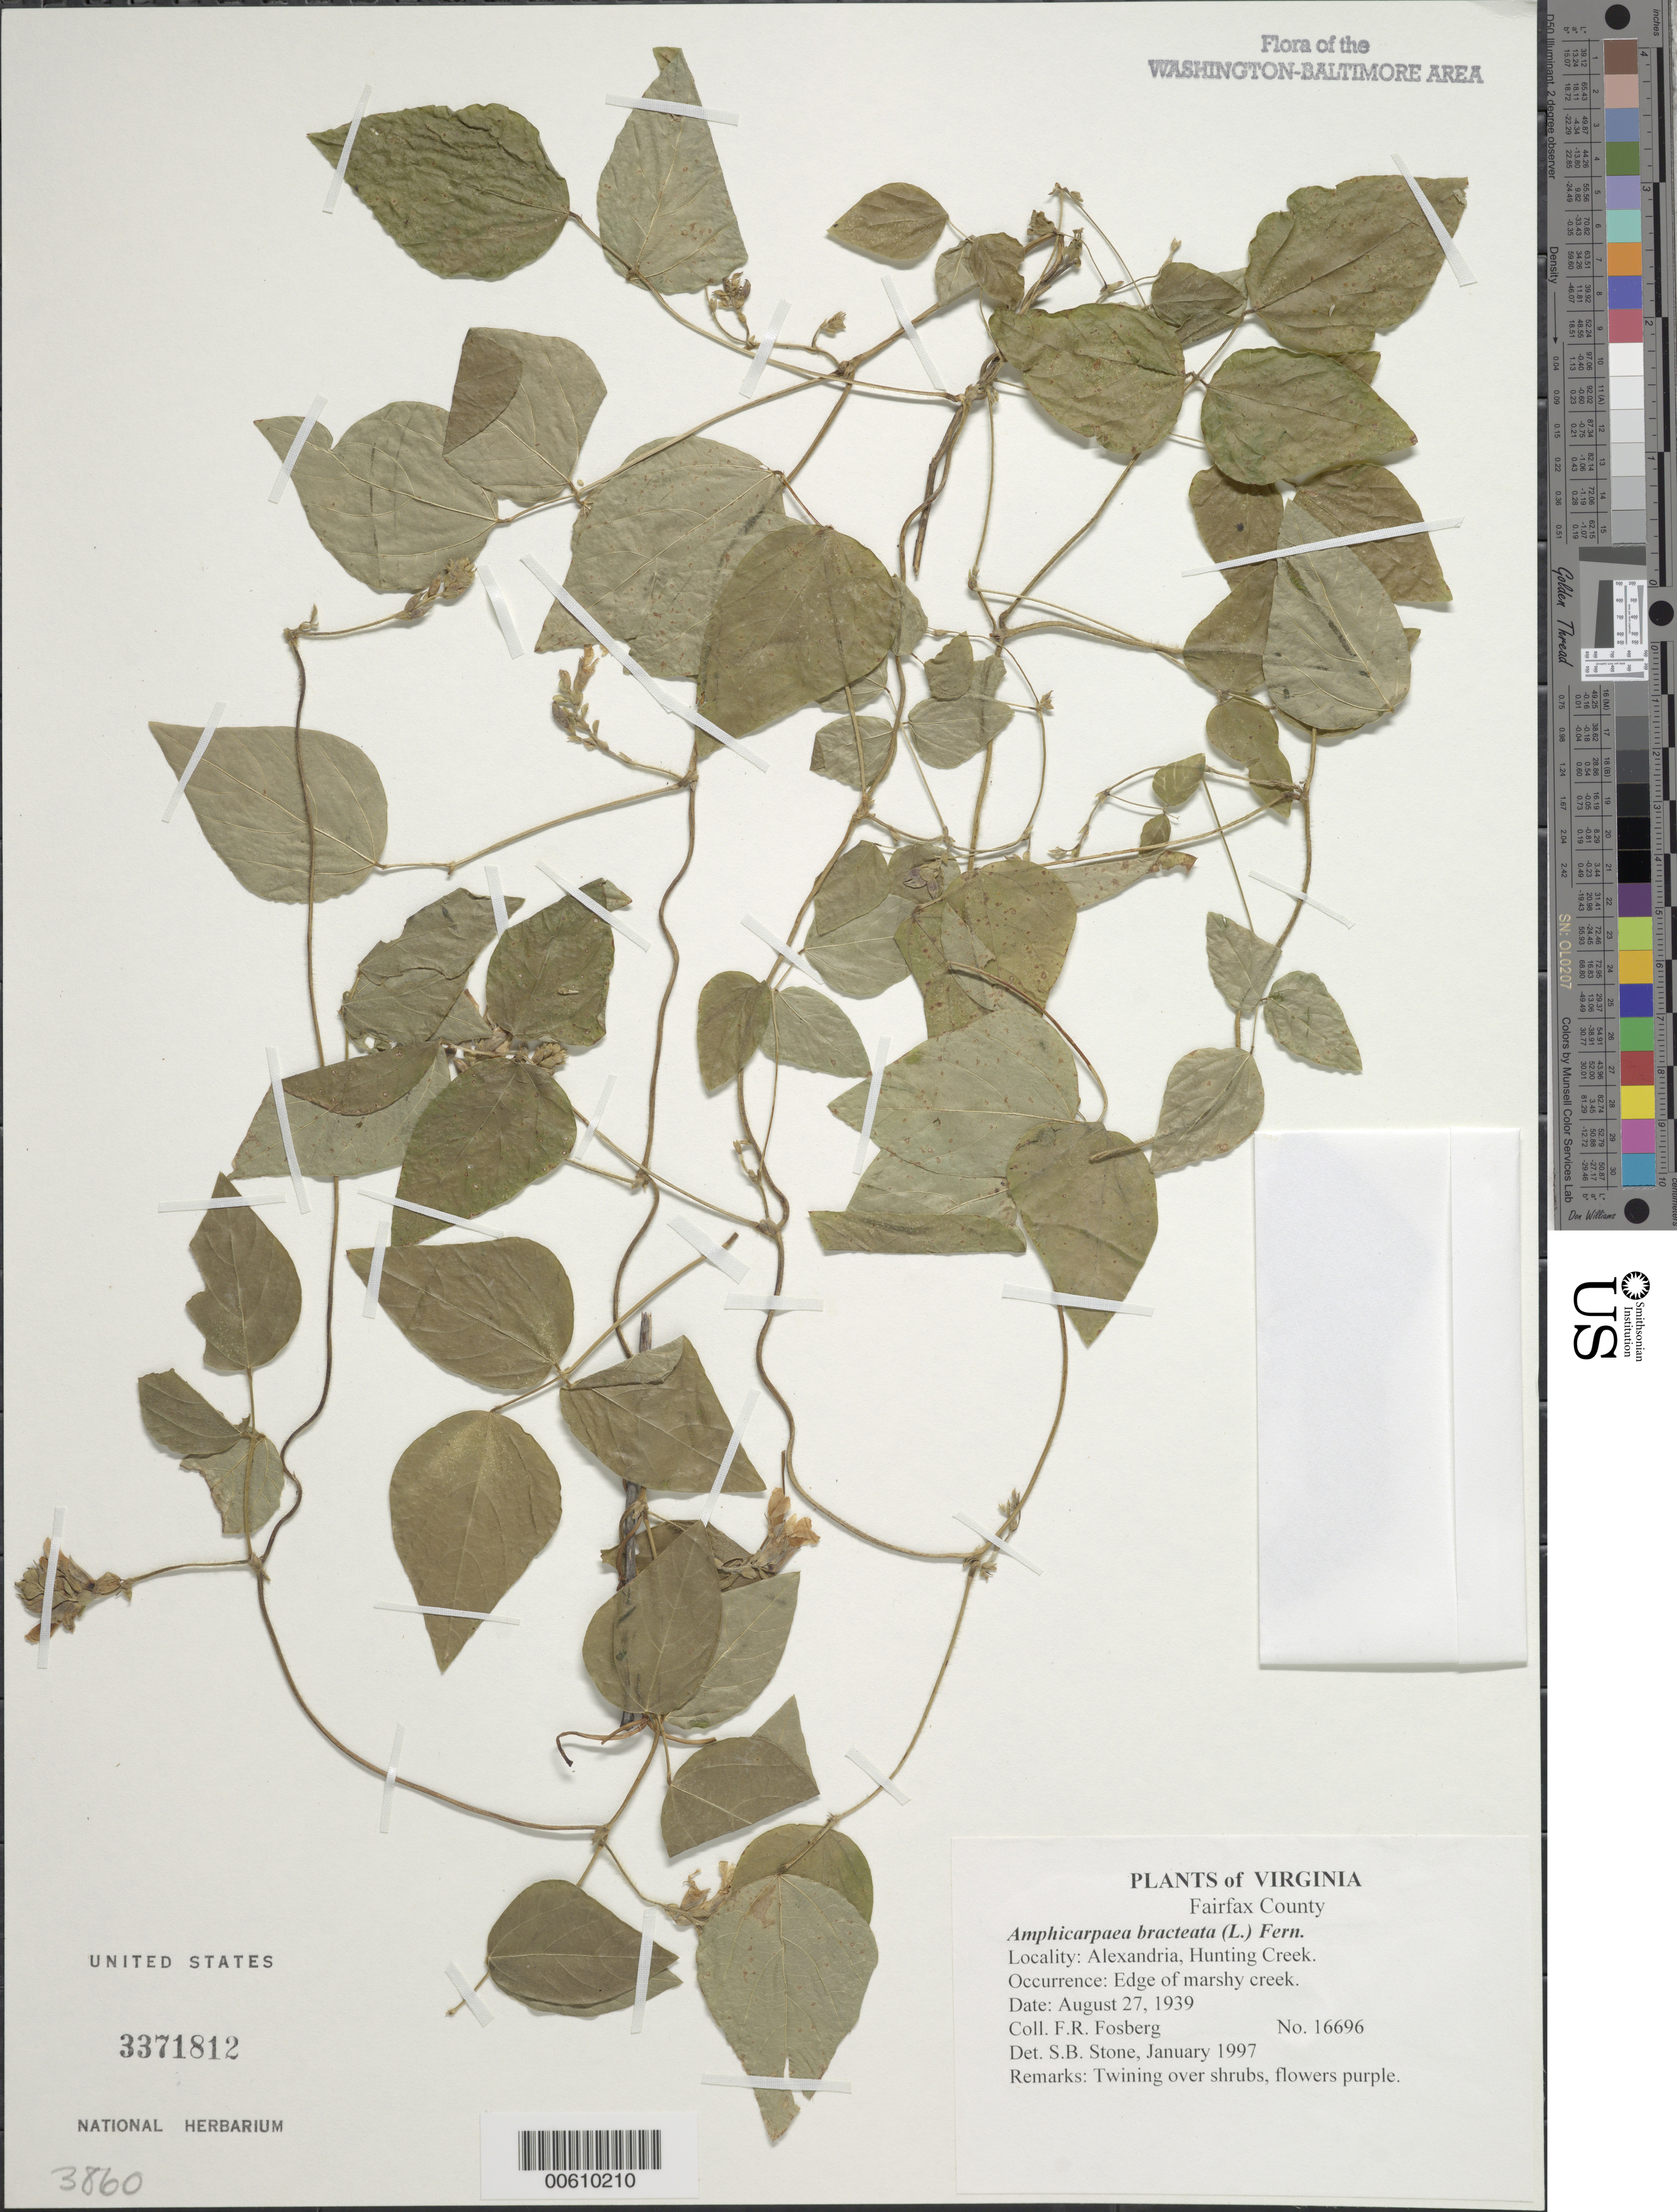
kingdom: Plantae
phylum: Tracheophyta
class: Magnoliopsida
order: Fabales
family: Fabaceae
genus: Amphicarpaea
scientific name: Amphicarpaea bracteata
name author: (L.) Fernald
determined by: Stone, S. B.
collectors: F. R. Fosberg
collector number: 16696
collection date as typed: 27 Aug 1939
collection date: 1939-08-27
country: United States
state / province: Virginia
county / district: City of Alexandria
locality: Alexandria, Hunting Creek.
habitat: Edge of marshy creek.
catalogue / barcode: US 3371812